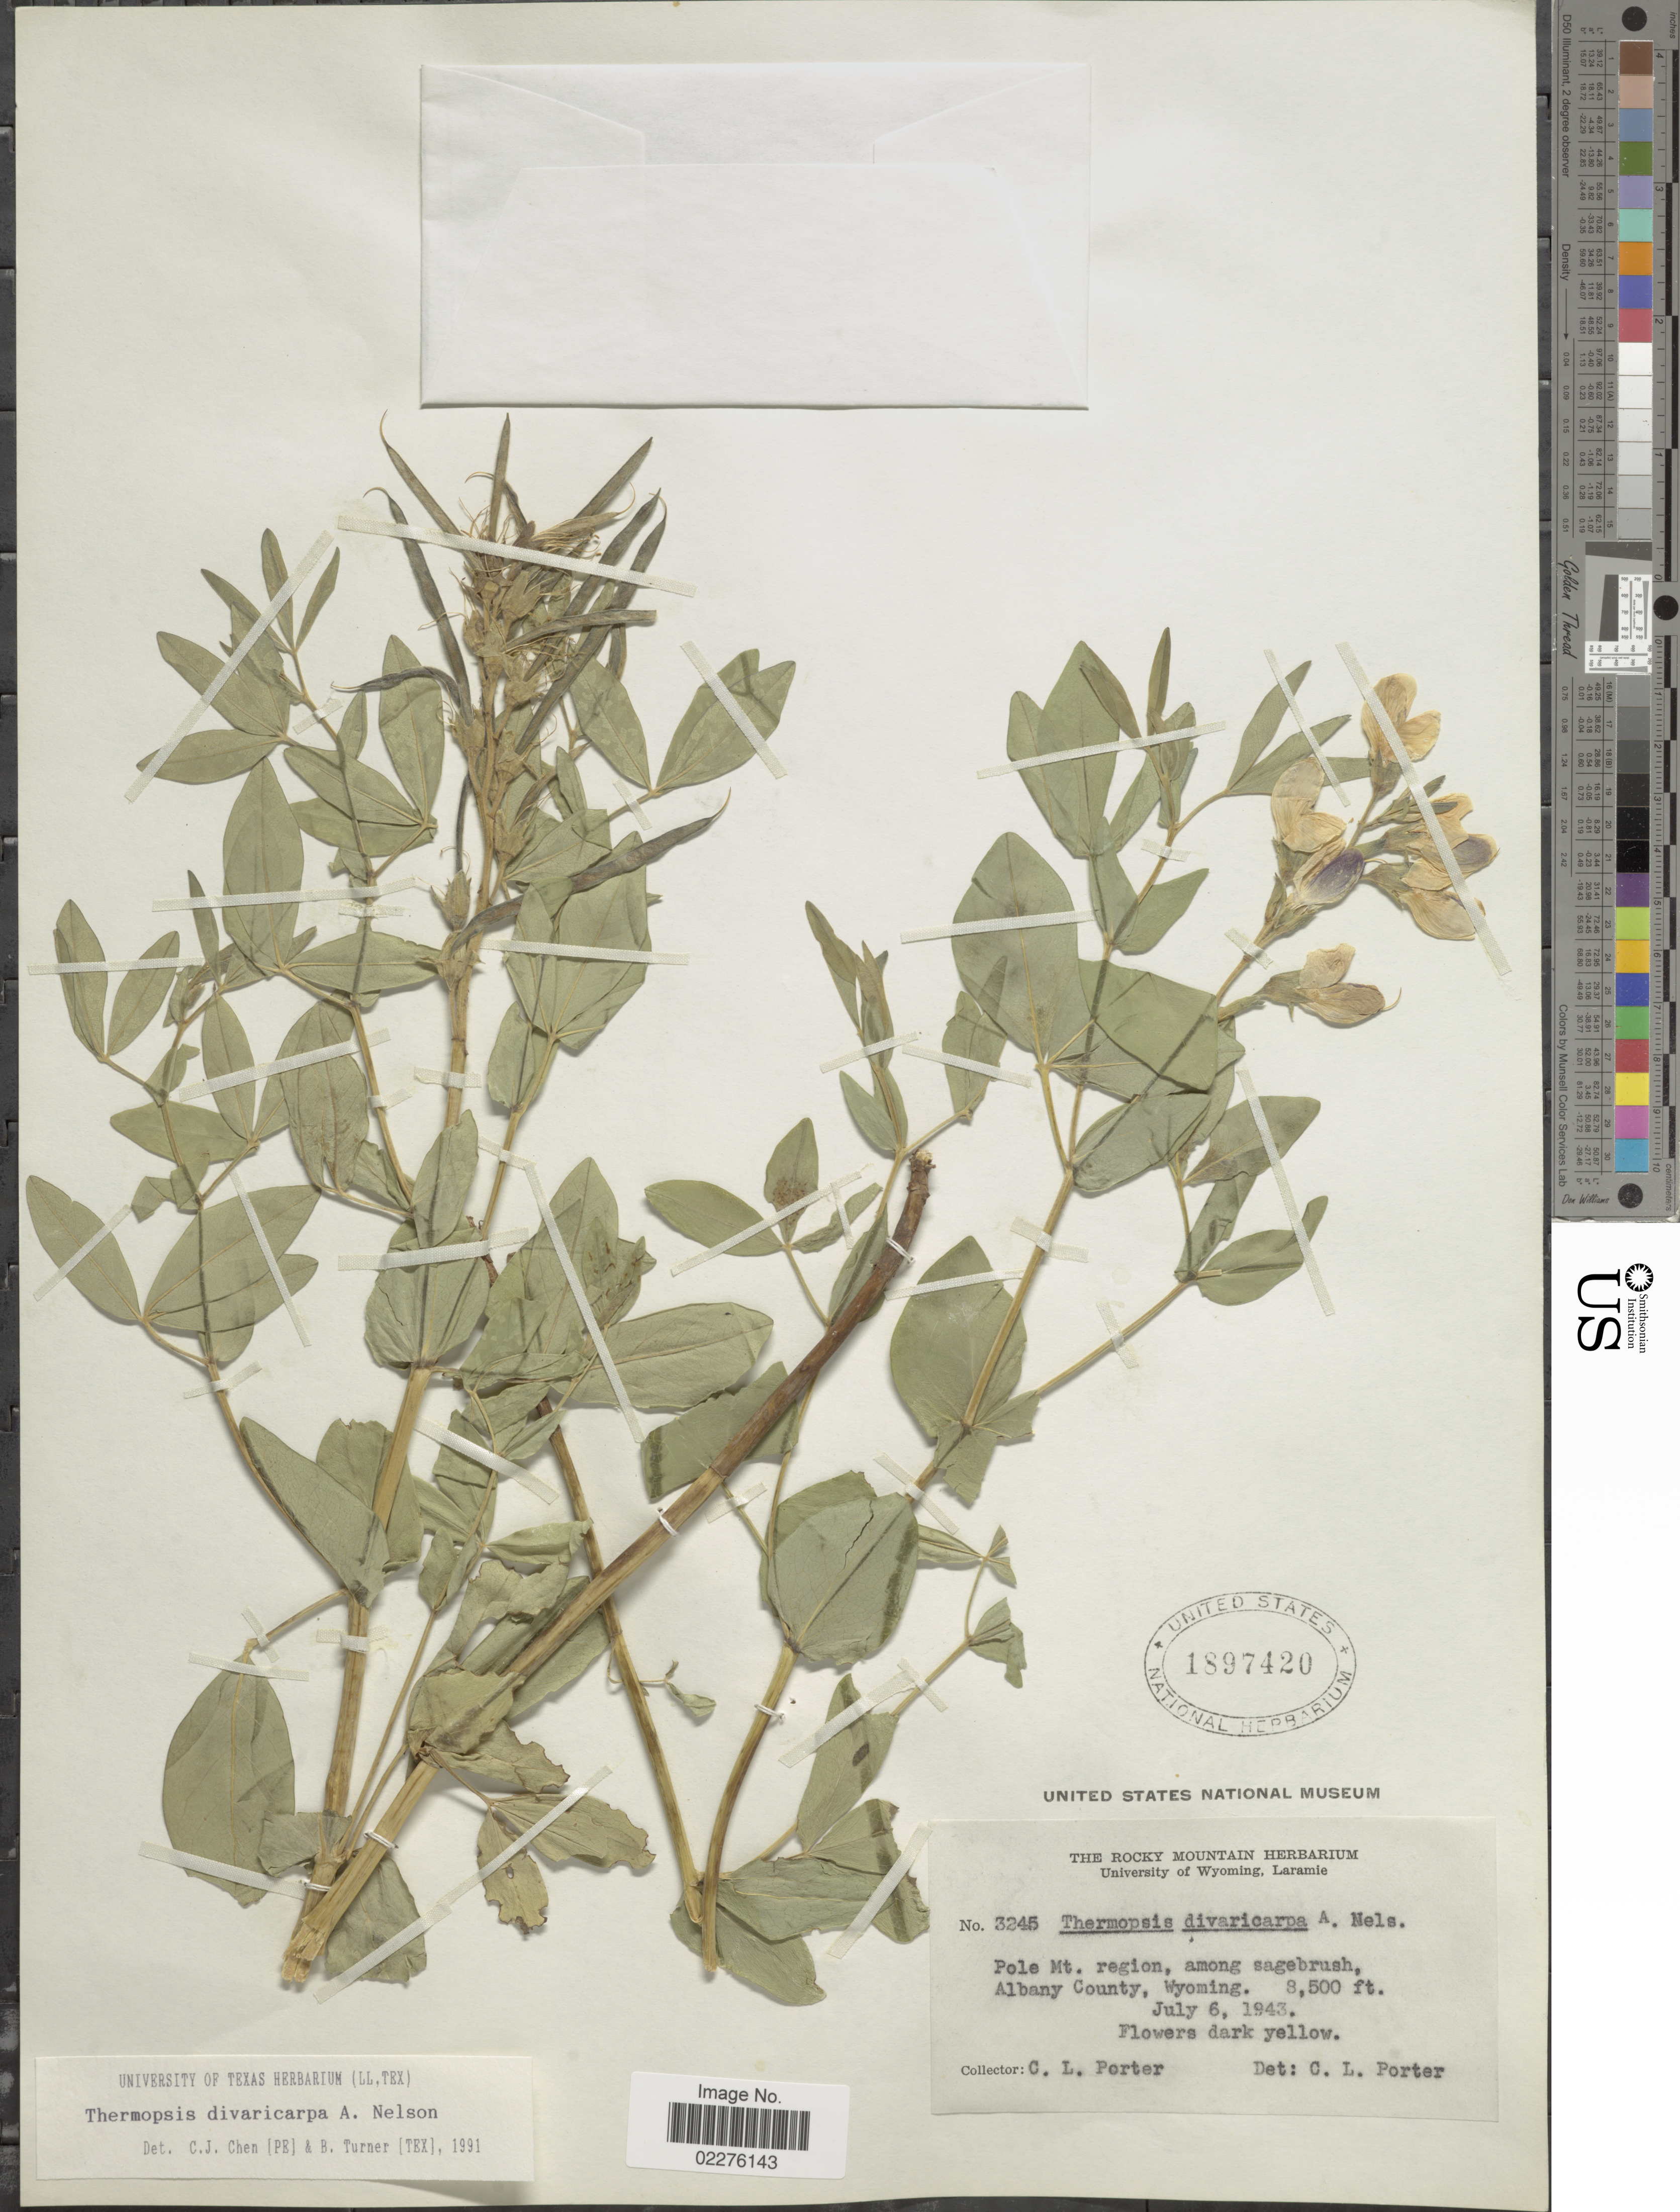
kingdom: Plantae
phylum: Tracheophyta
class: Magnoliopsida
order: Fabales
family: Fabaceae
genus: Thermopsis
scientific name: Thermopsis divaricarpa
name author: A. Nelson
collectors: C. L. Porter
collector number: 3245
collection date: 1943-07-06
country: United States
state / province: Wyoming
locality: Pole Mt region, among sagebrush, Albany County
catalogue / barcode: US 1897420